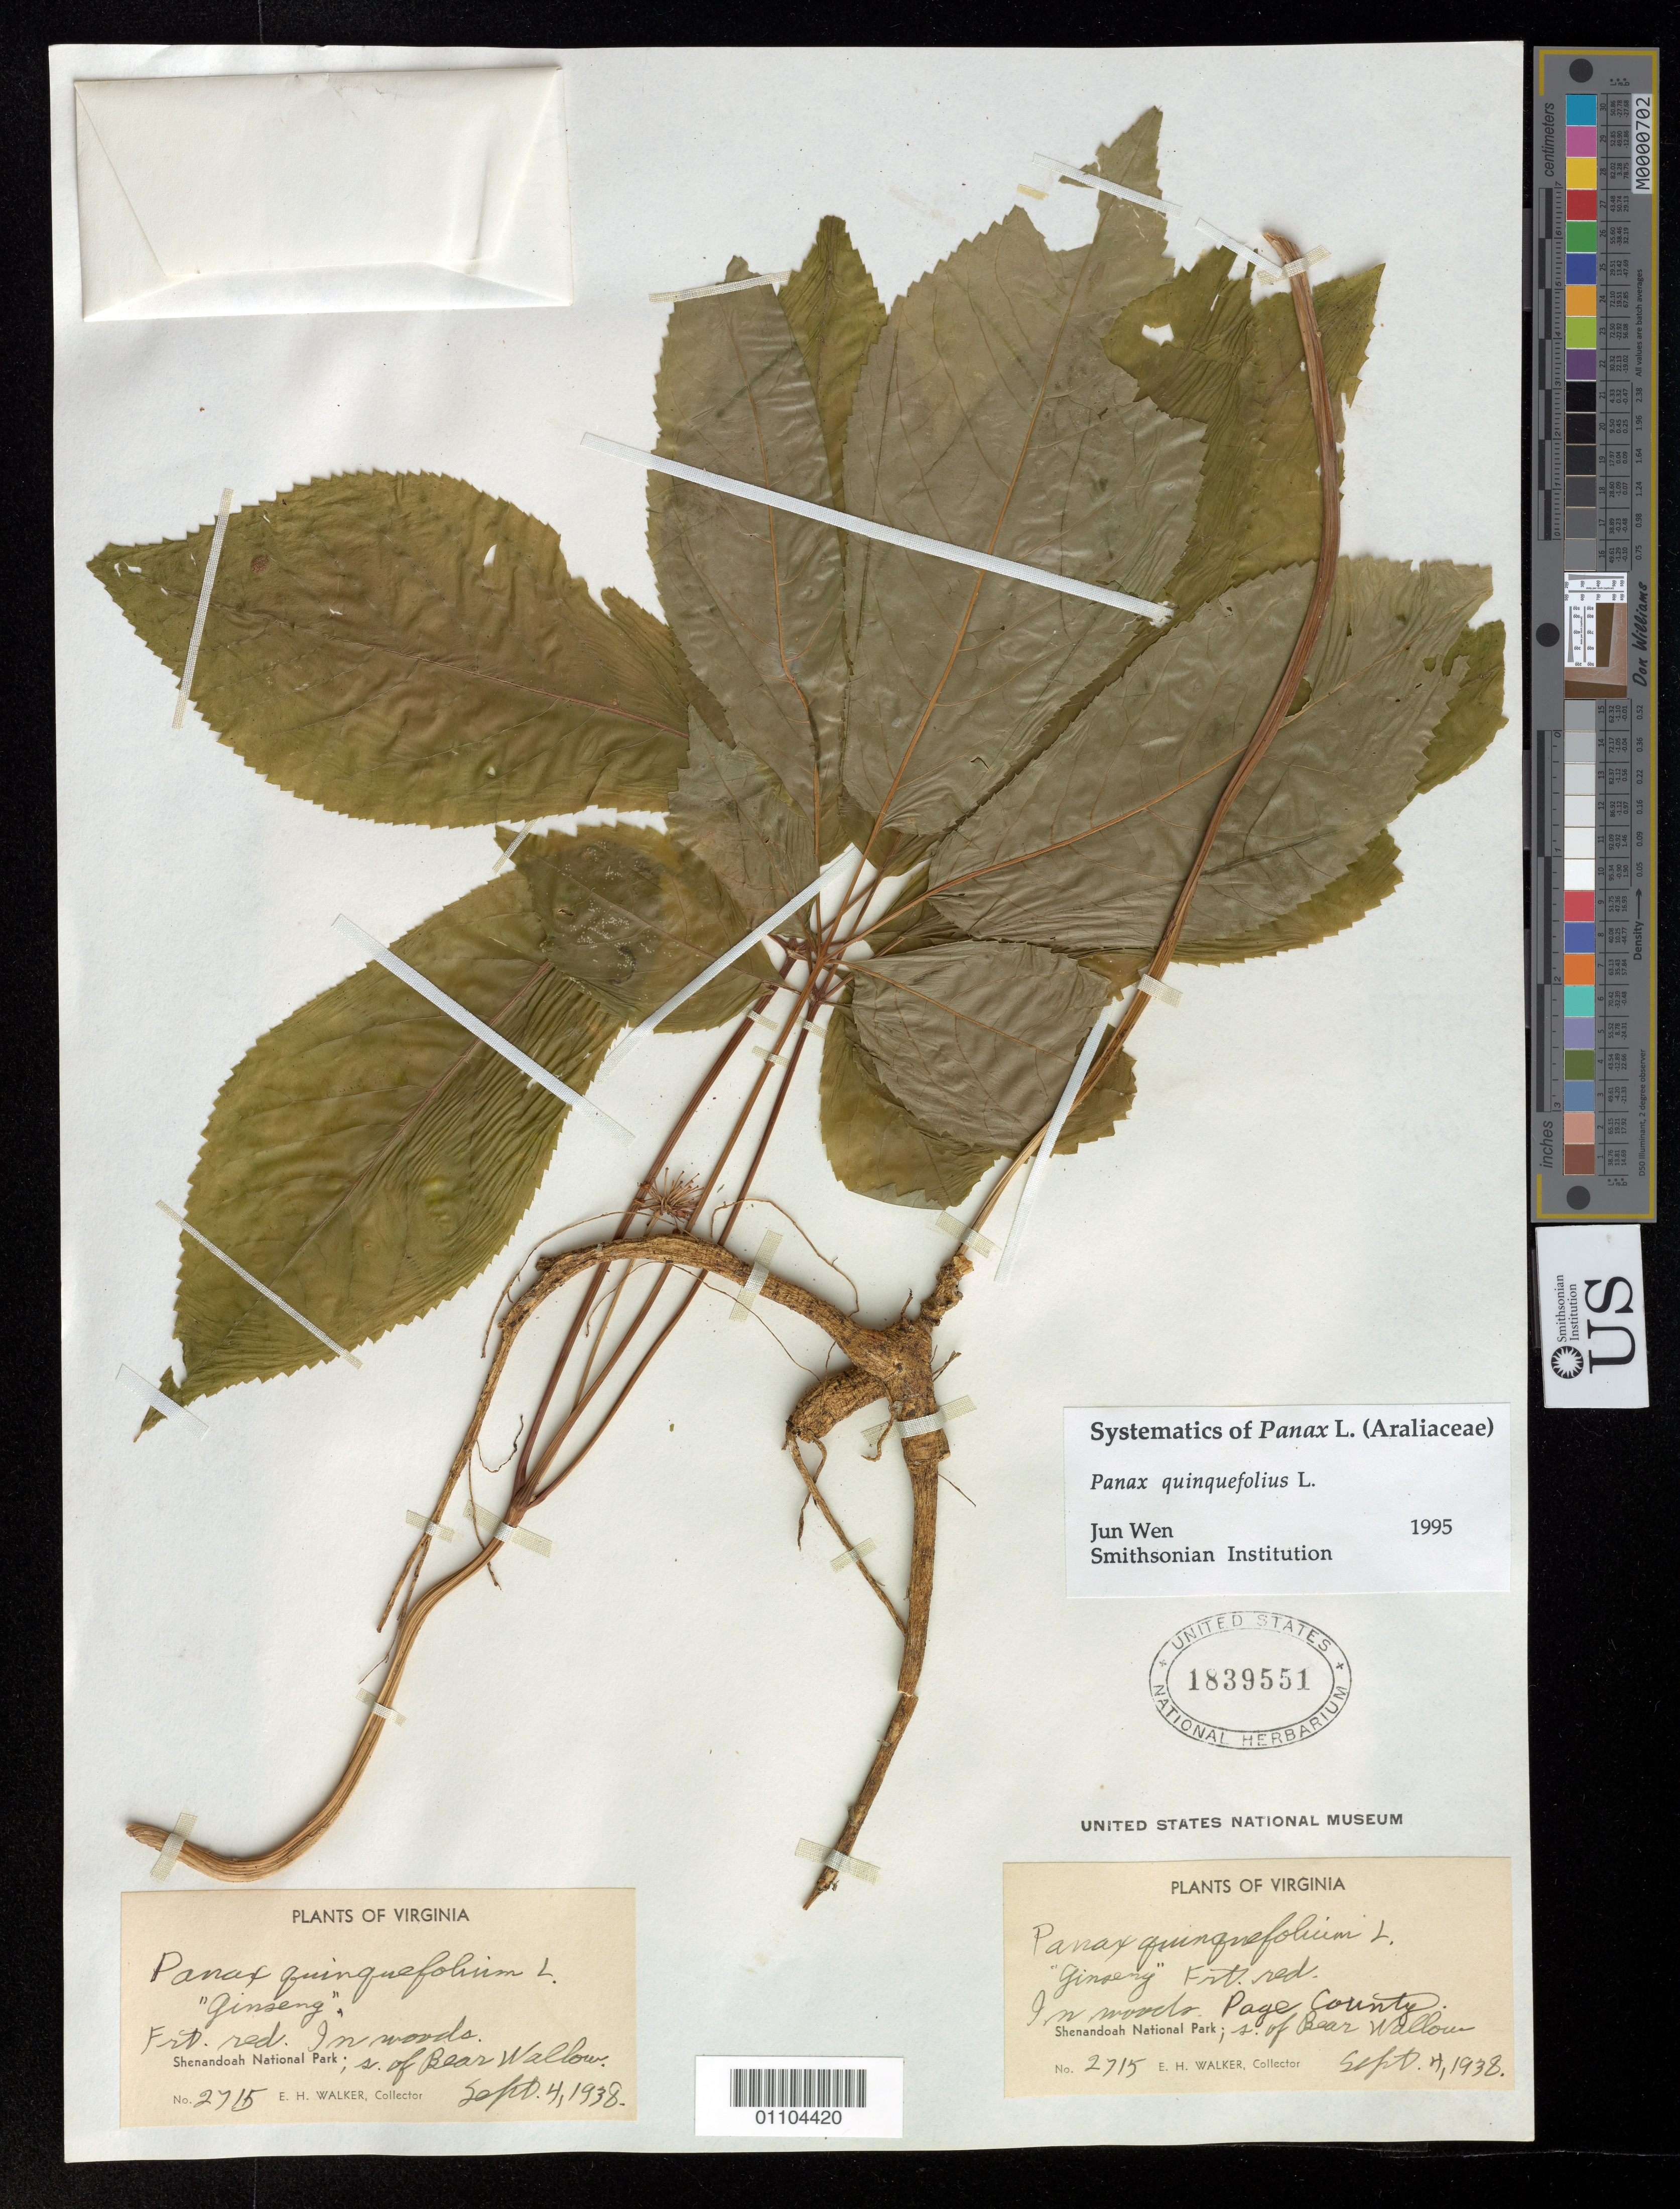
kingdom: Plantae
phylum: Tracheophyta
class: Magnoliopsida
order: Apiales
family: Araliaceae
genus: Panax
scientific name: Panax quinquefolius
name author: L.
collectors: E. H. Walker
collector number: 2715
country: United States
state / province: Virginia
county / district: Page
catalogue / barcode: US 1839551